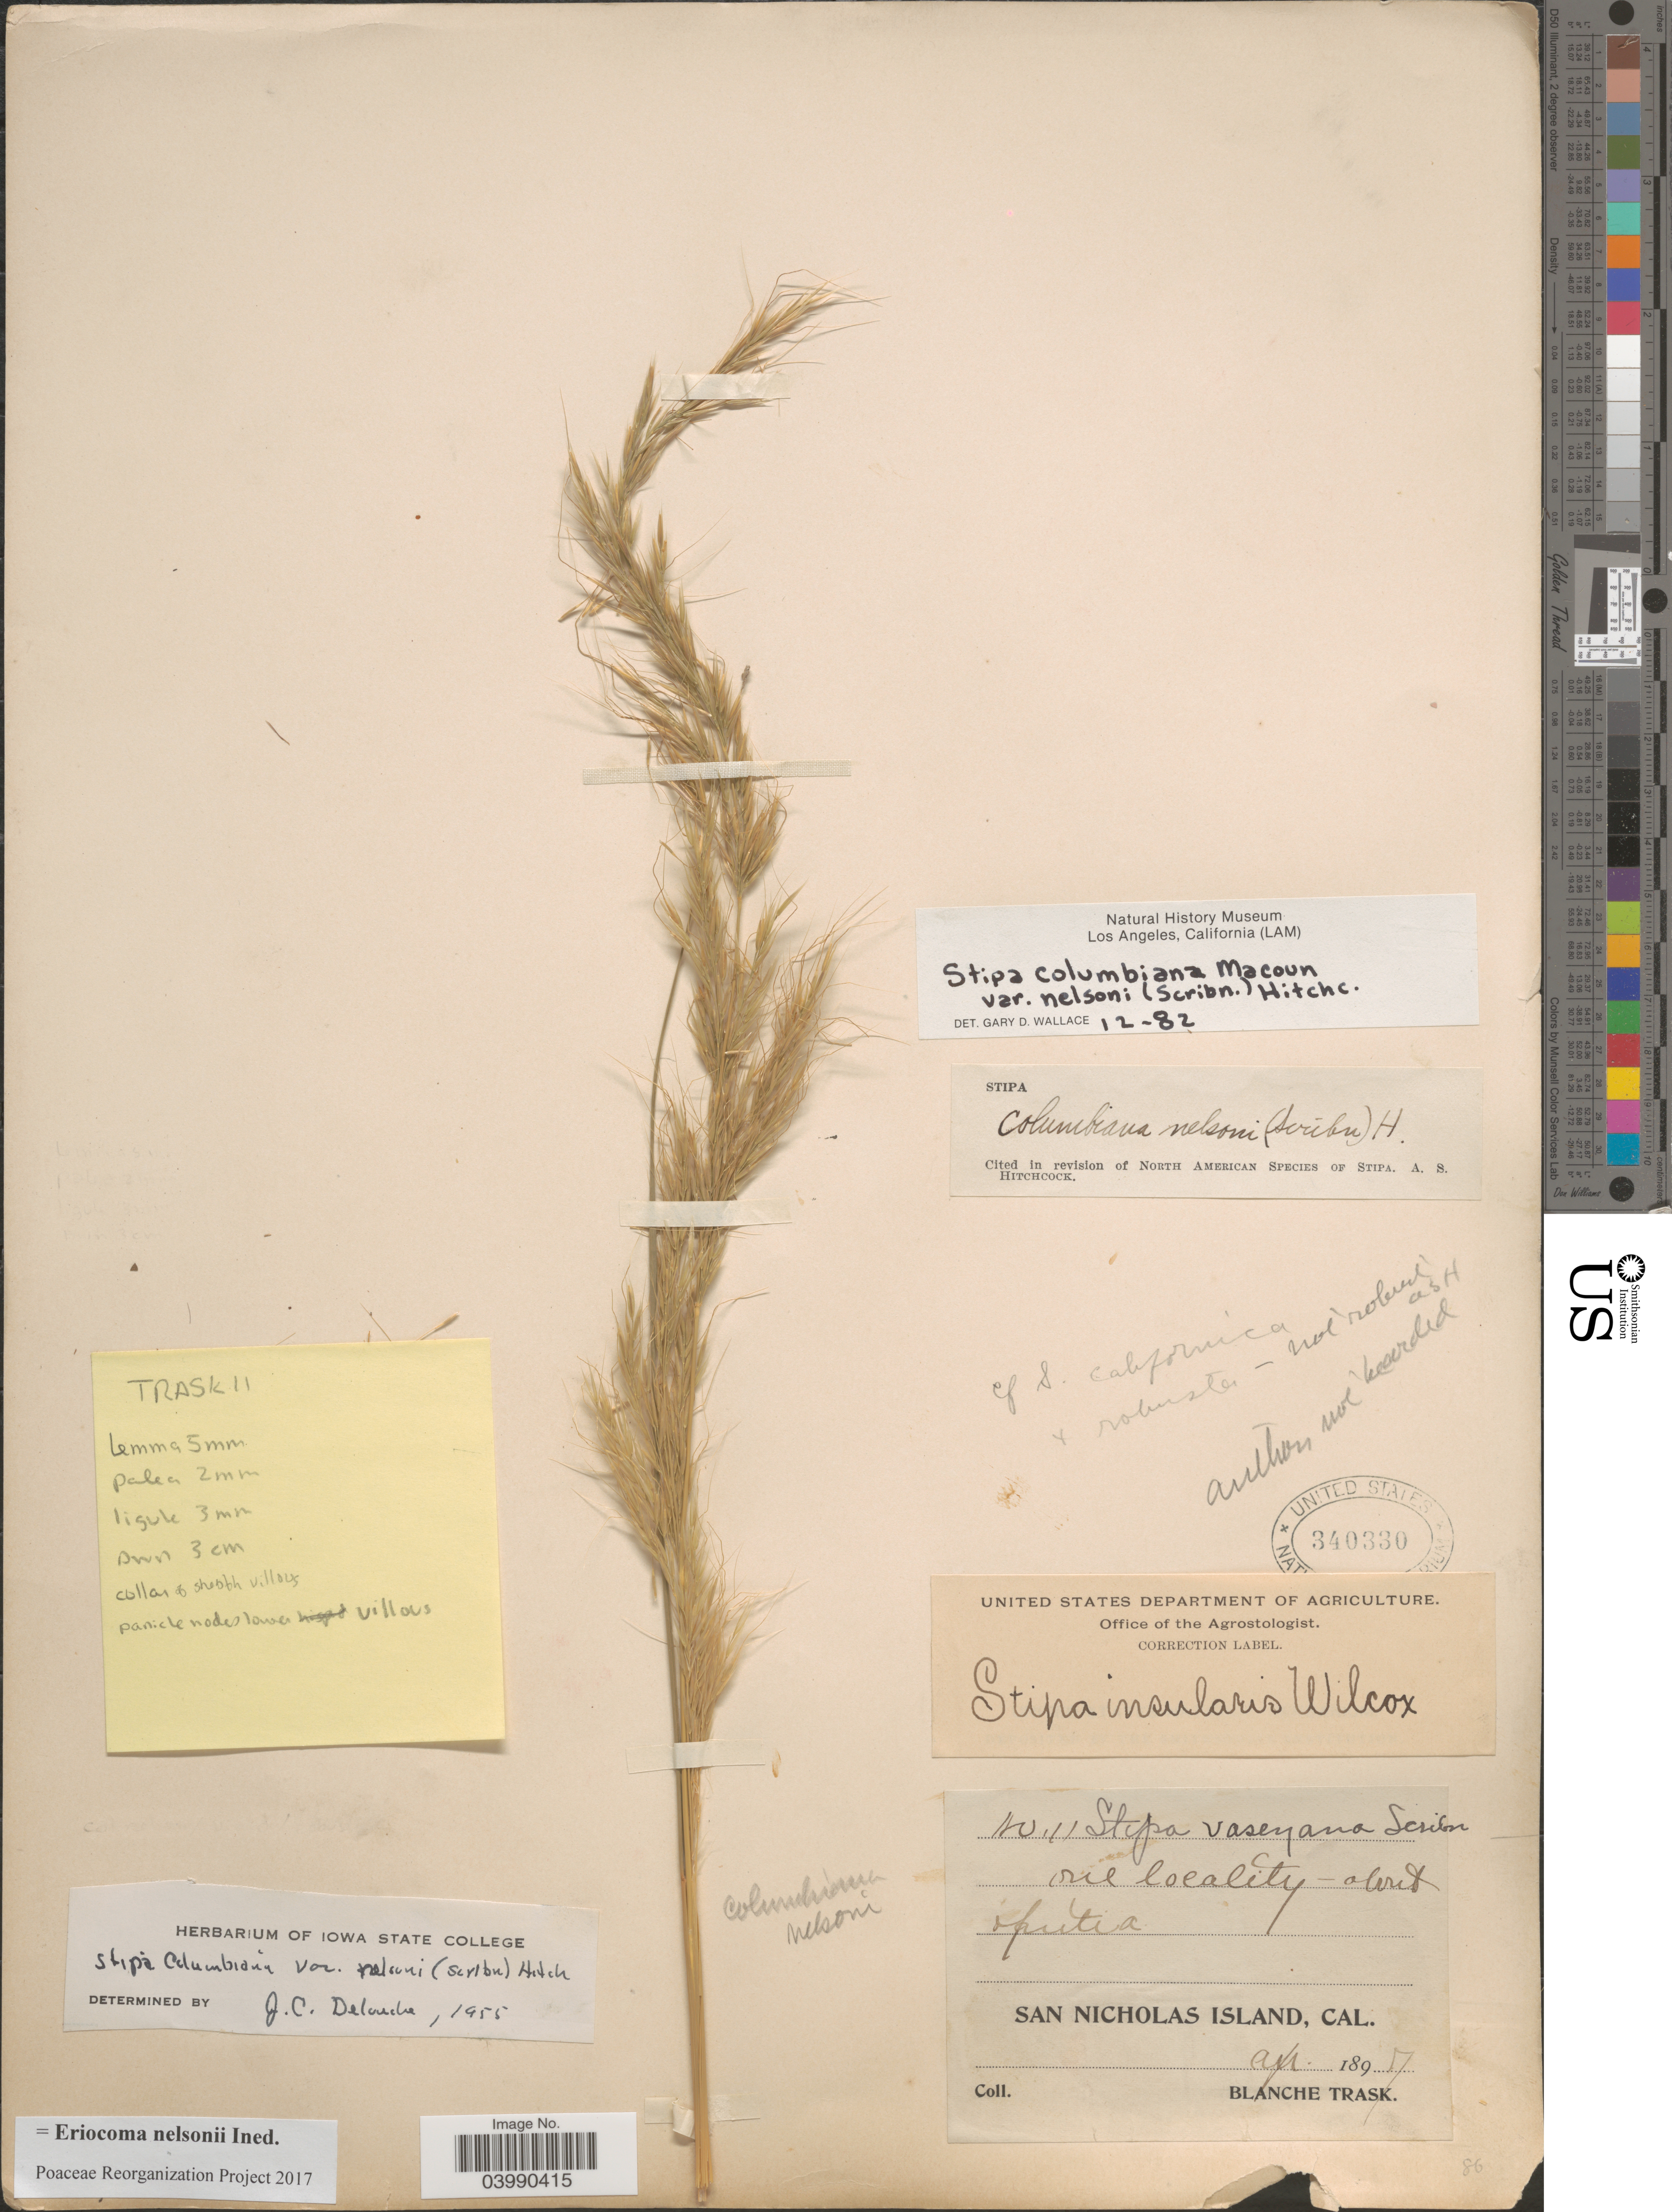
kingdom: Plantae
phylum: Tracheophyta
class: Liliopsida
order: Poales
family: Poaceae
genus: Eriocoma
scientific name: Eriocoma nelsonii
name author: (Scribn.) Romasch.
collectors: B. Trask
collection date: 1897-04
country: United States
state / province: California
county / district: Ventura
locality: San Nicholas Island.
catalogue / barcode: US 340330